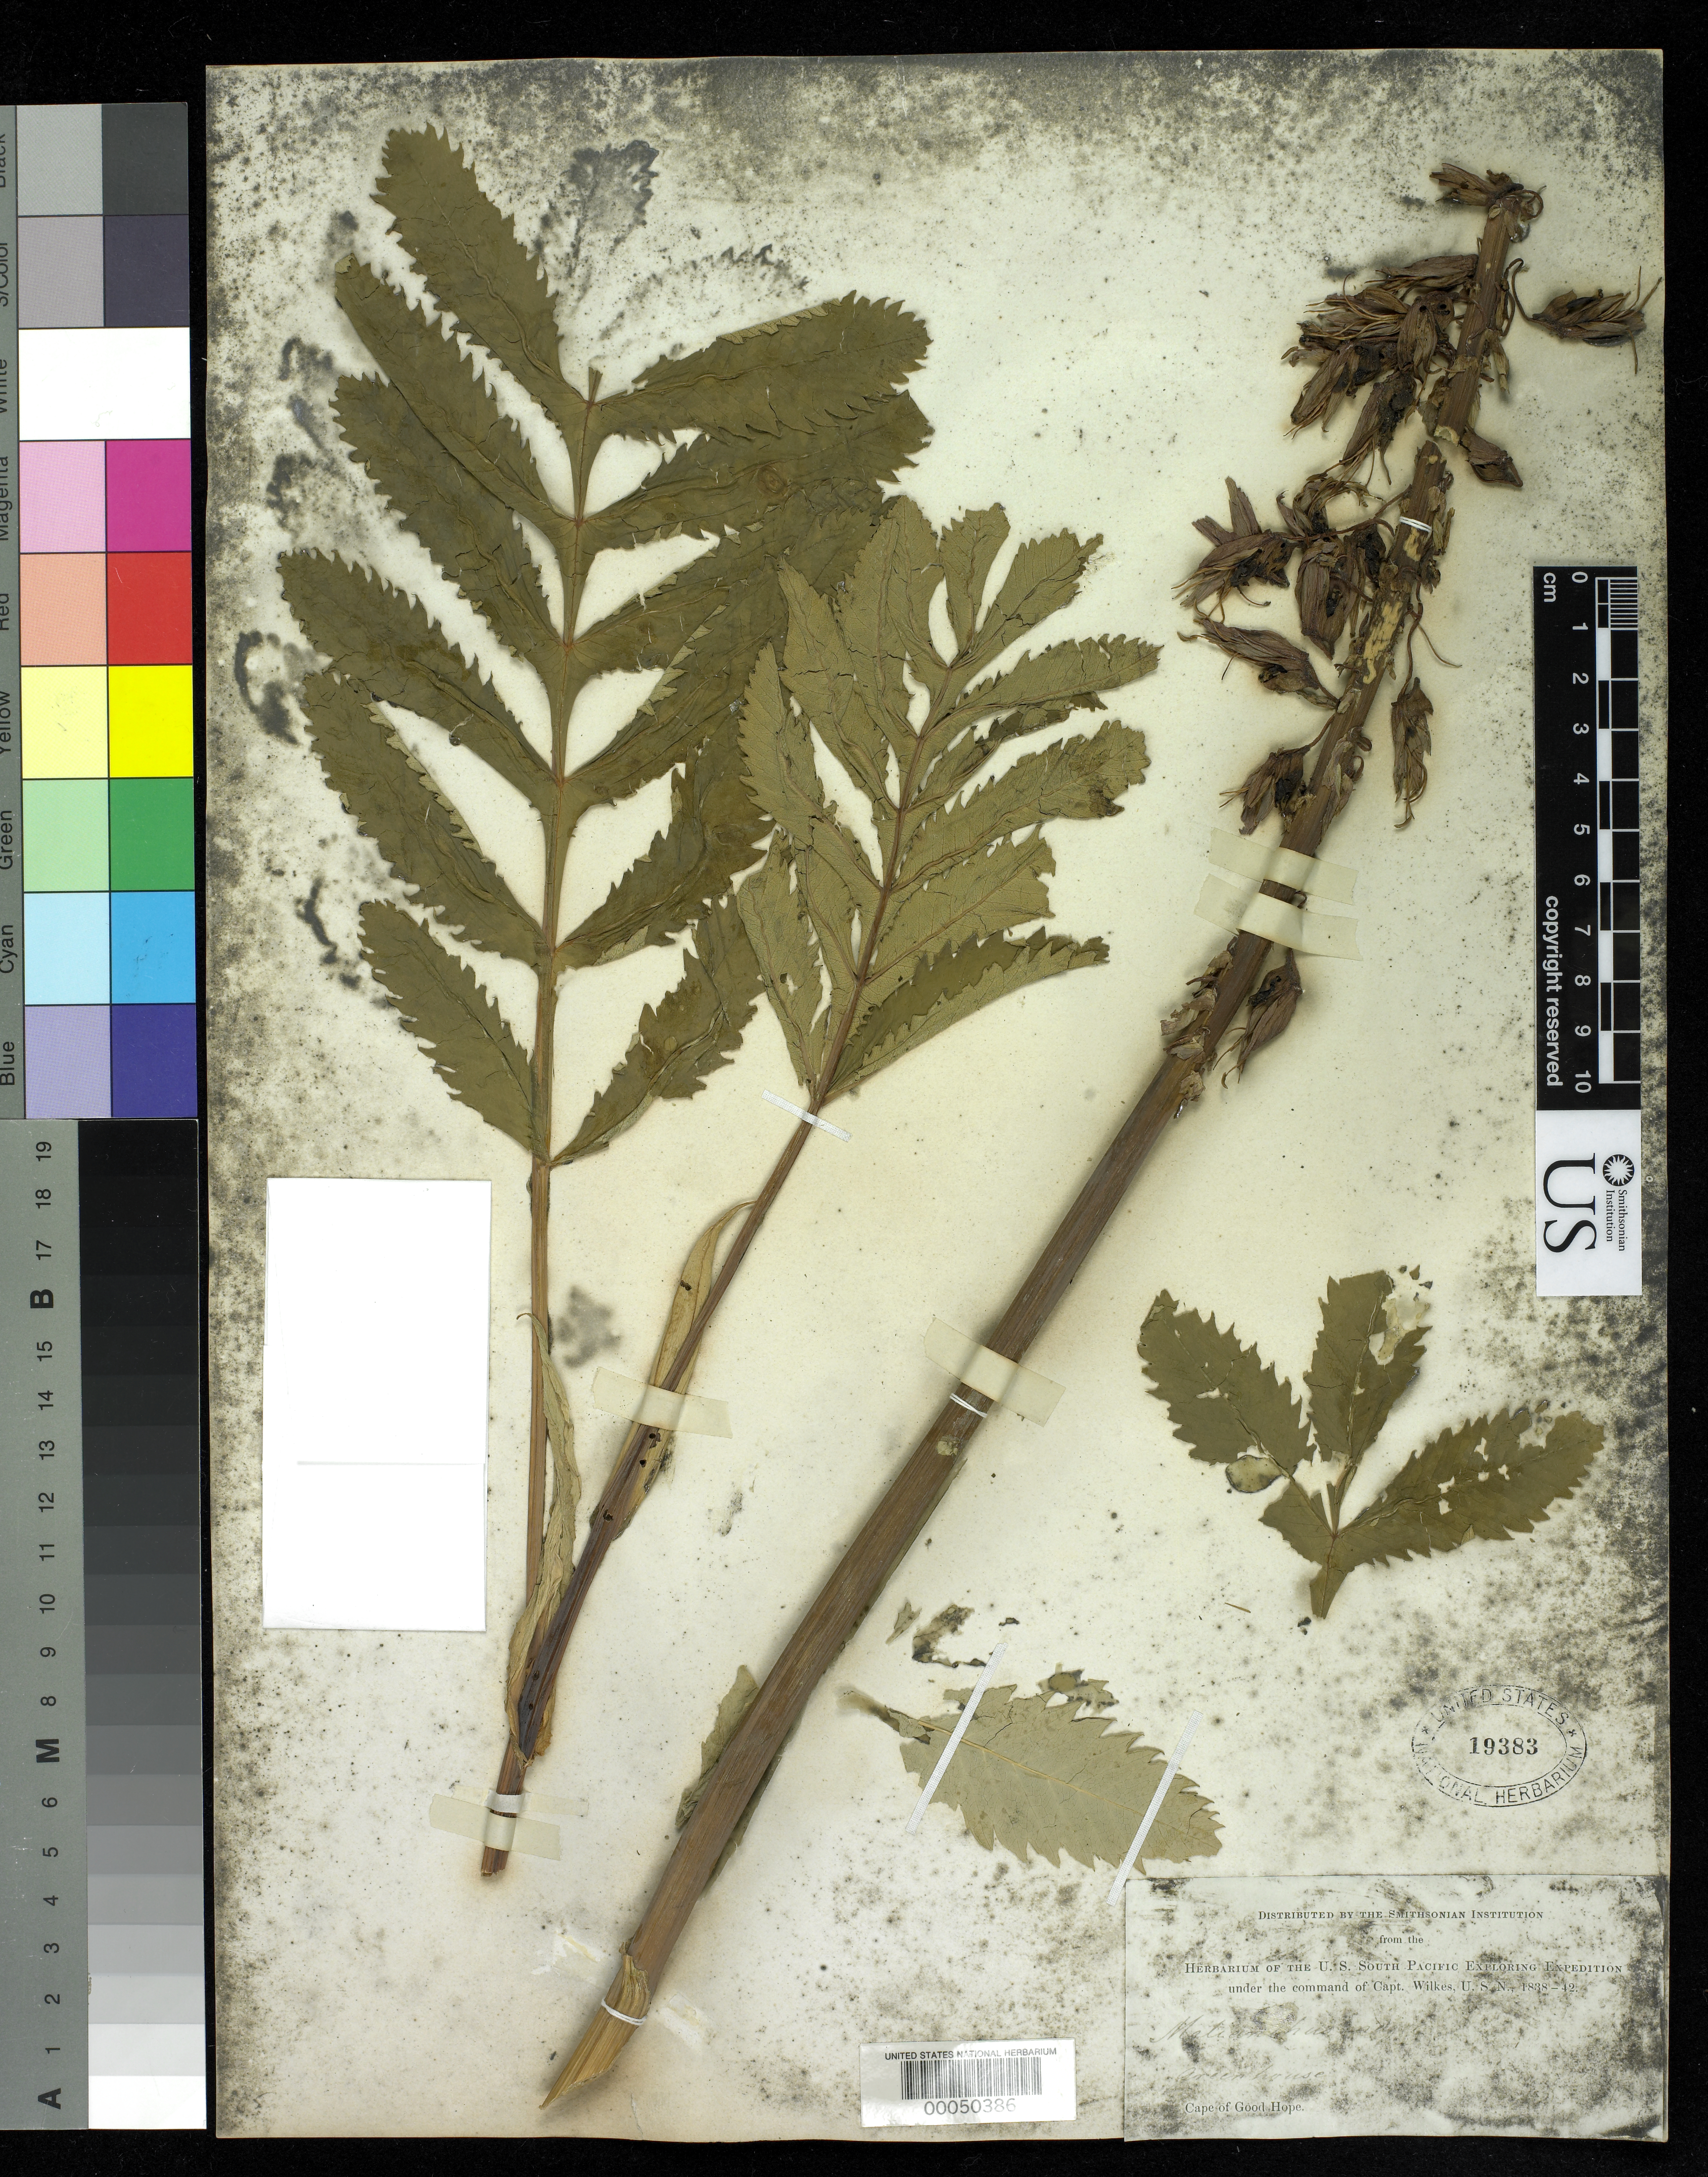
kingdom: Plantae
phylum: Tracheophyta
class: Magnoliopsida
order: Geraniales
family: Melianthaceae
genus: Melianthus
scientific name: Melianthus minor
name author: L.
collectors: Wilkes Explor. Exped.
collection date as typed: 1838 to -- --- 1842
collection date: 1838/1842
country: South Africa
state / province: Western Cape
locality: Cape of Good Hope.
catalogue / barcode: US 19383